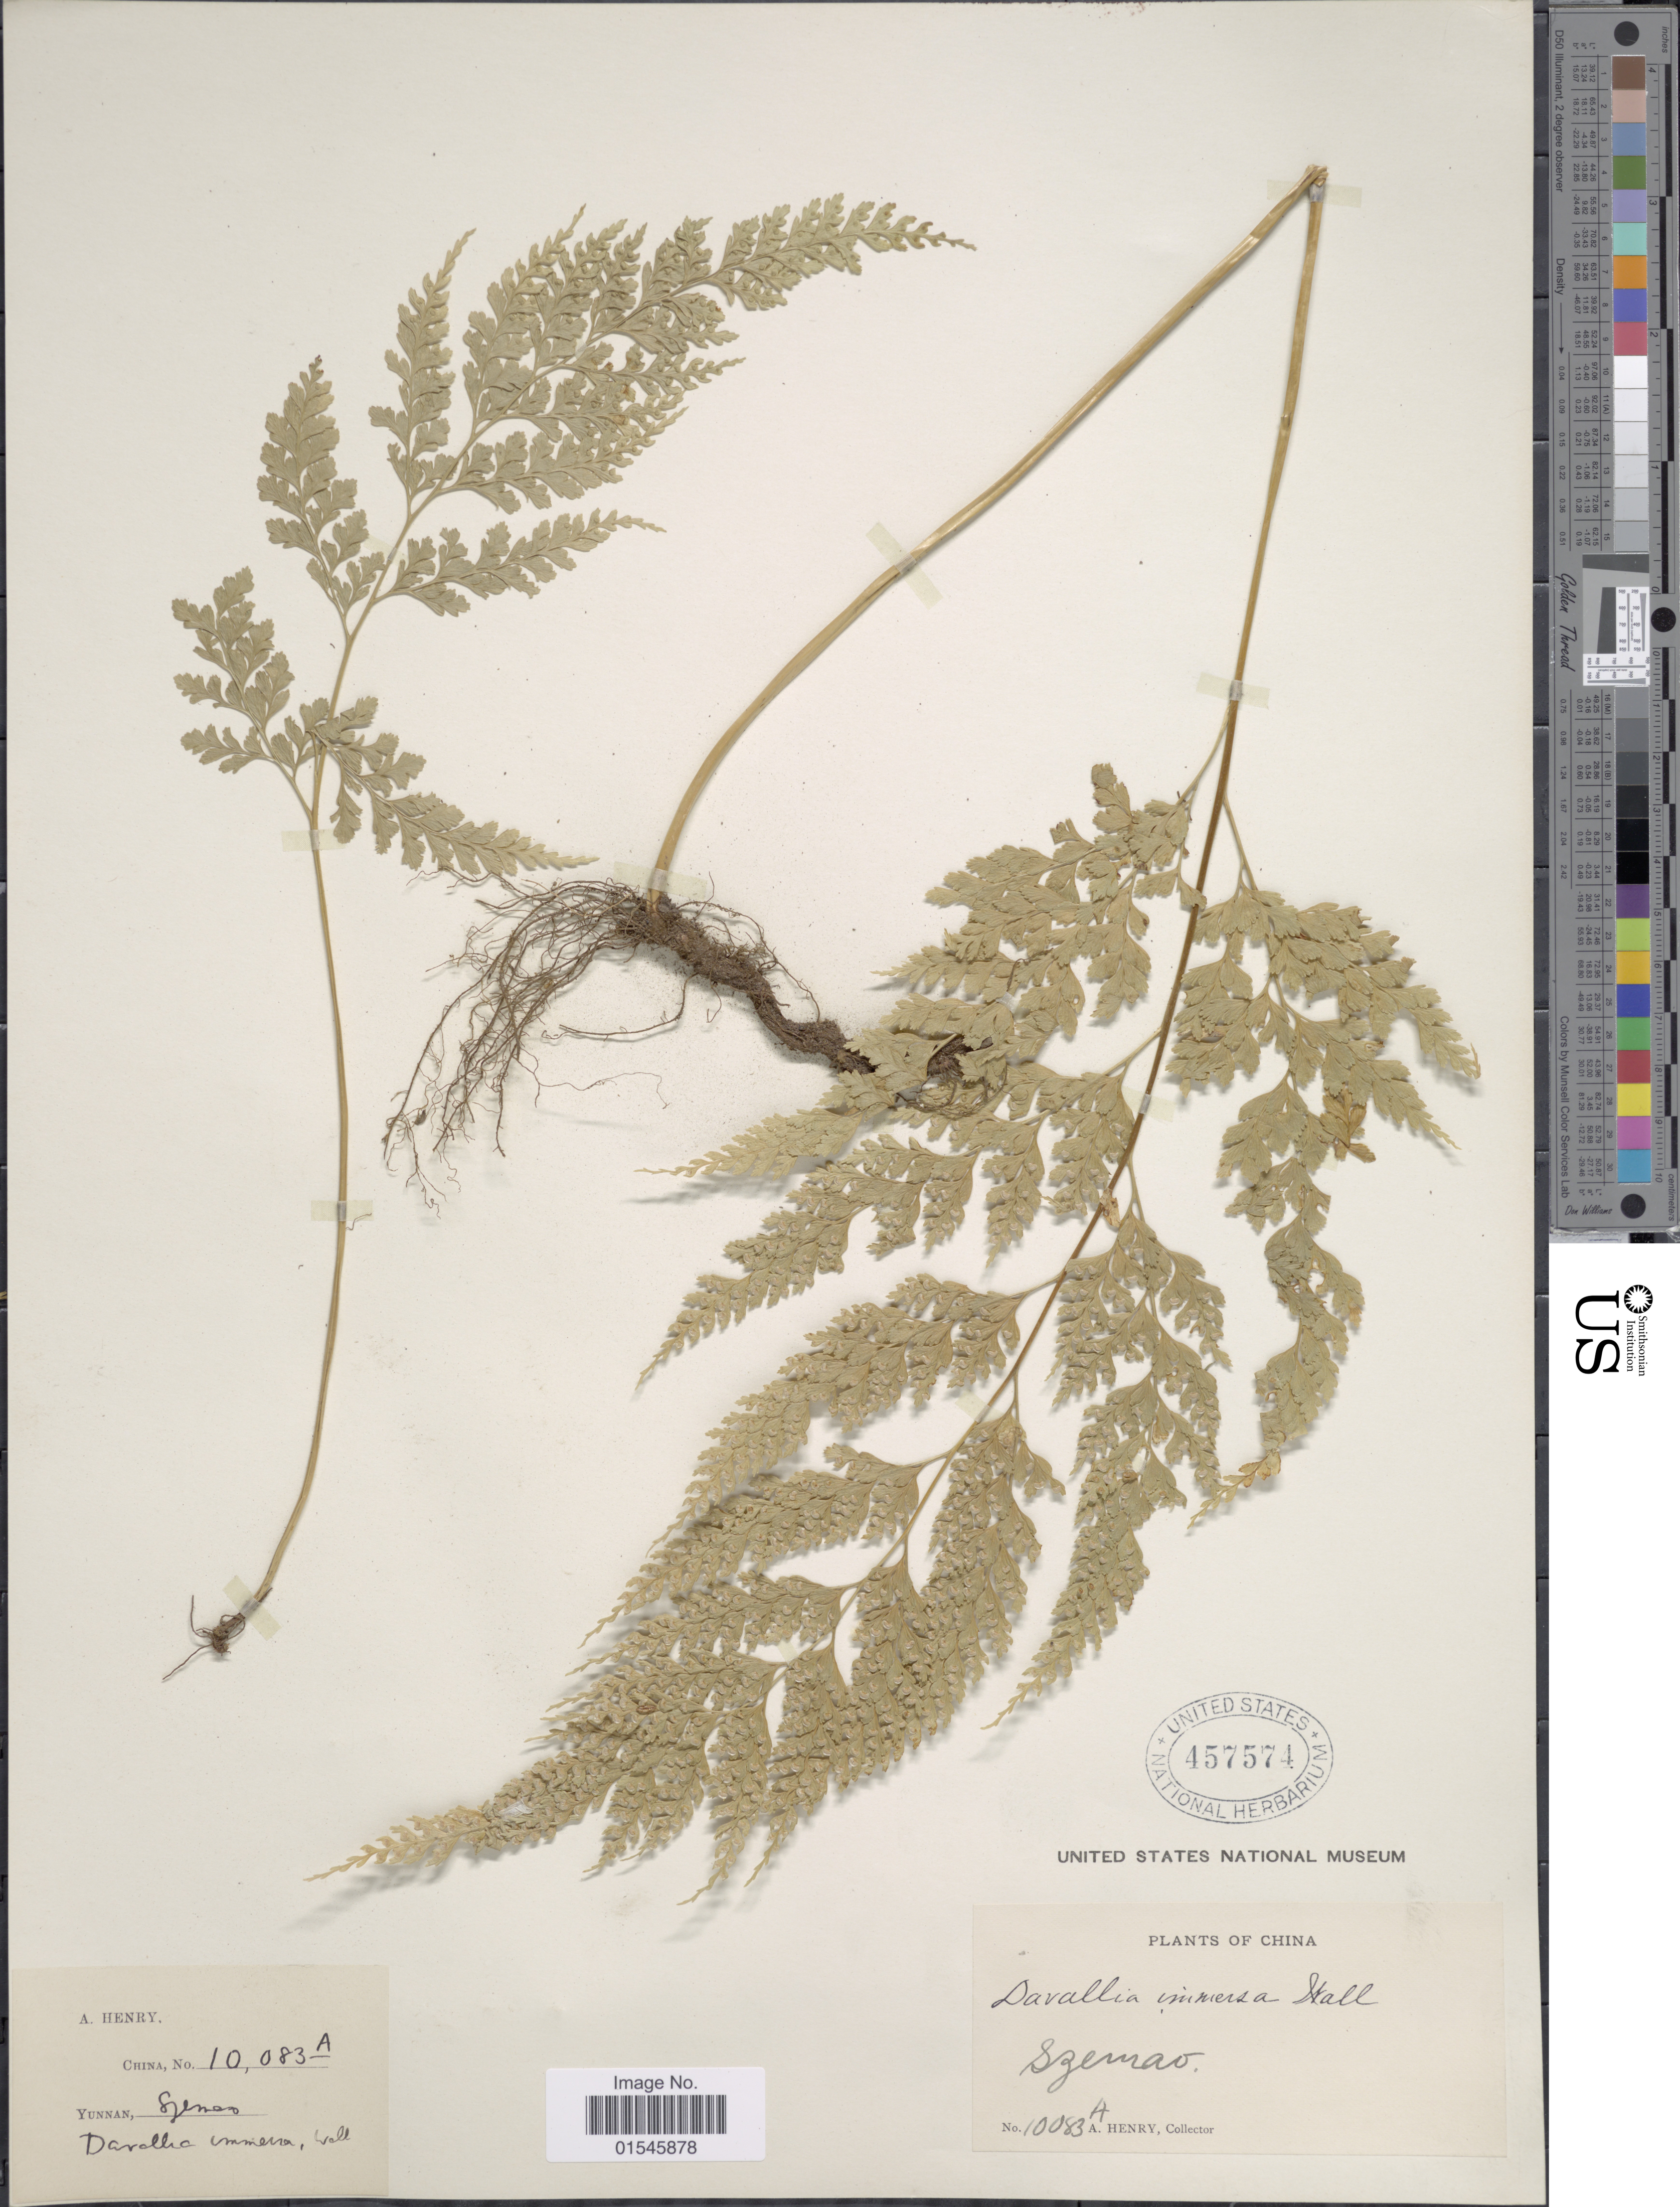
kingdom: Plantae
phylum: Tracheophyta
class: Polypodiopsida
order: Polypodiales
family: Hypodematiaceae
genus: Leucostegia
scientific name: Leucostegia truncata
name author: (D. Don) Fraser-Jenk.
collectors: A. Henry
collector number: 10083 A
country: China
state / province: Yunnan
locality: Szemao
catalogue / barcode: US 457574